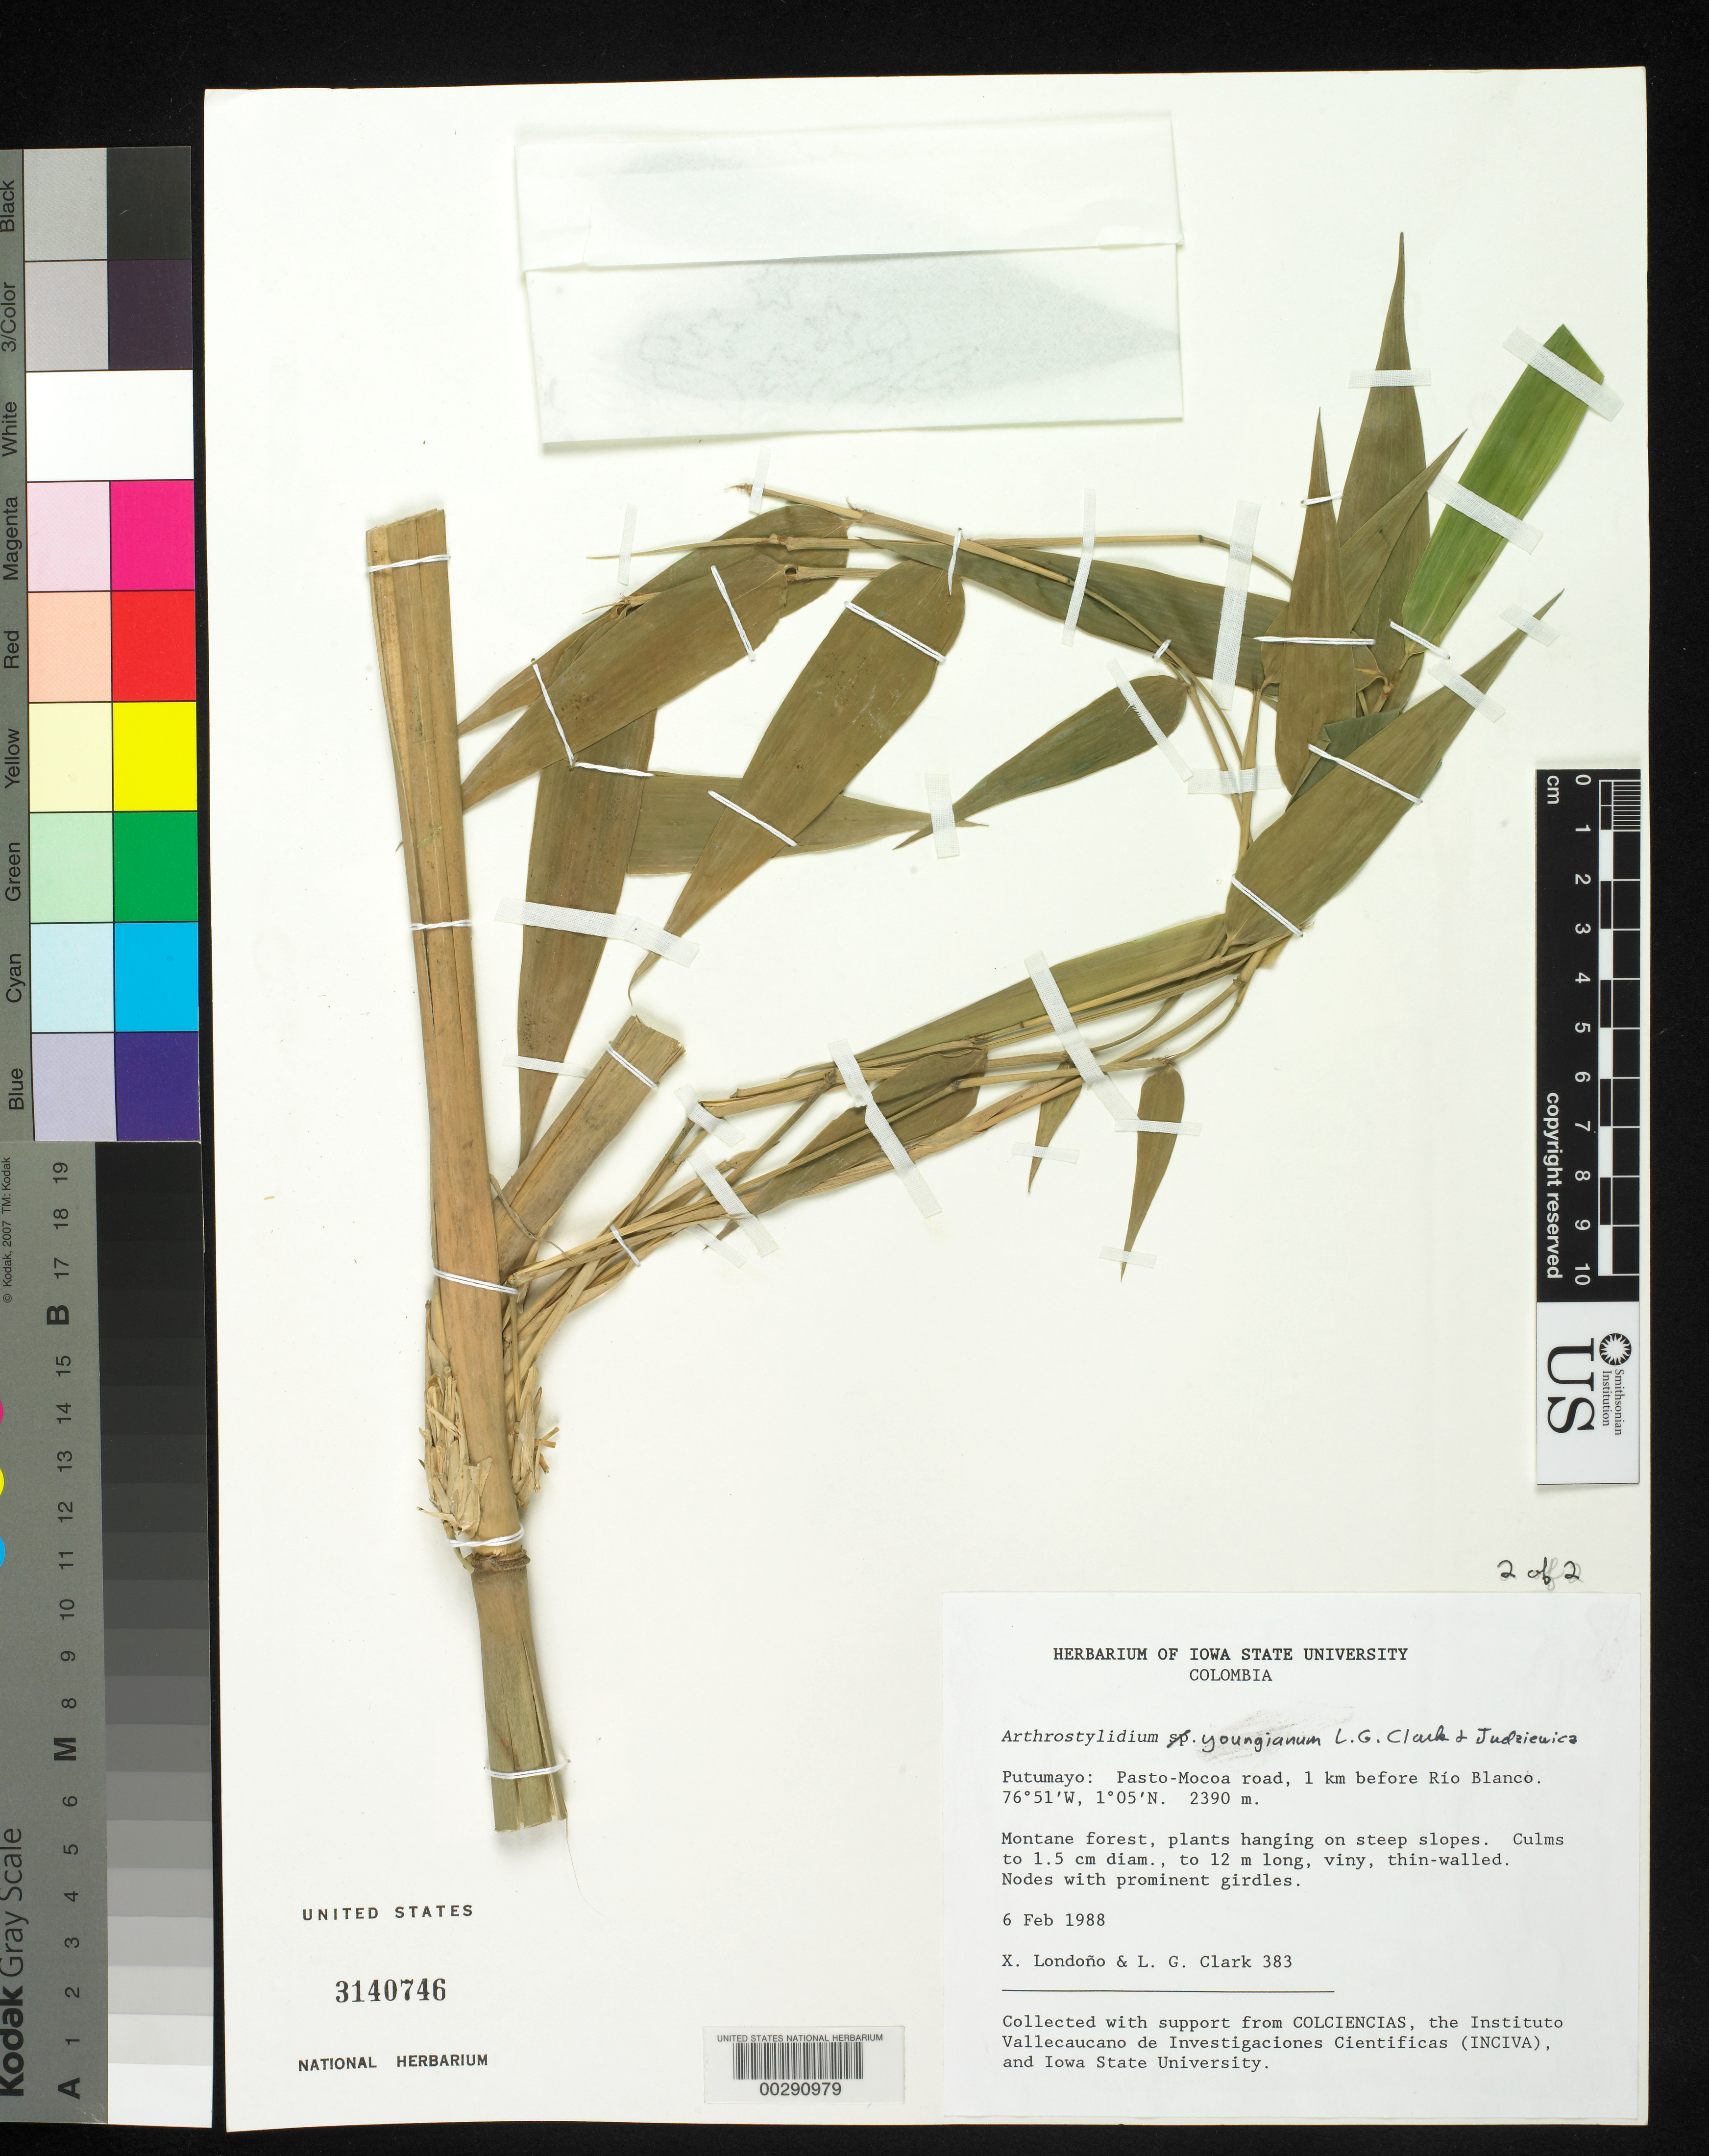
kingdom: Plantae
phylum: Tracheophyta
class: Liliopsida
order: Poales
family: Poaceae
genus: Arthrostylidium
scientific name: Arthrostylidium youngianum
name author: L.G. Clark & Judz.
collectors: X. Londoño & L. G. Clark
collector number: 383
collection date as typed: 06 Feb 1988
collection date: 1988-02-06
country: Colombia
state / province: Putumayo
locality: Pasto-Mocoa road, 1 km before Rio Blanco.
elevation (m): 2390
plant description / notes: Specimen was previously recorded as "holotype" but is a paratype (not annotated as type of any kind).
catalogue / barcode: US 3140746